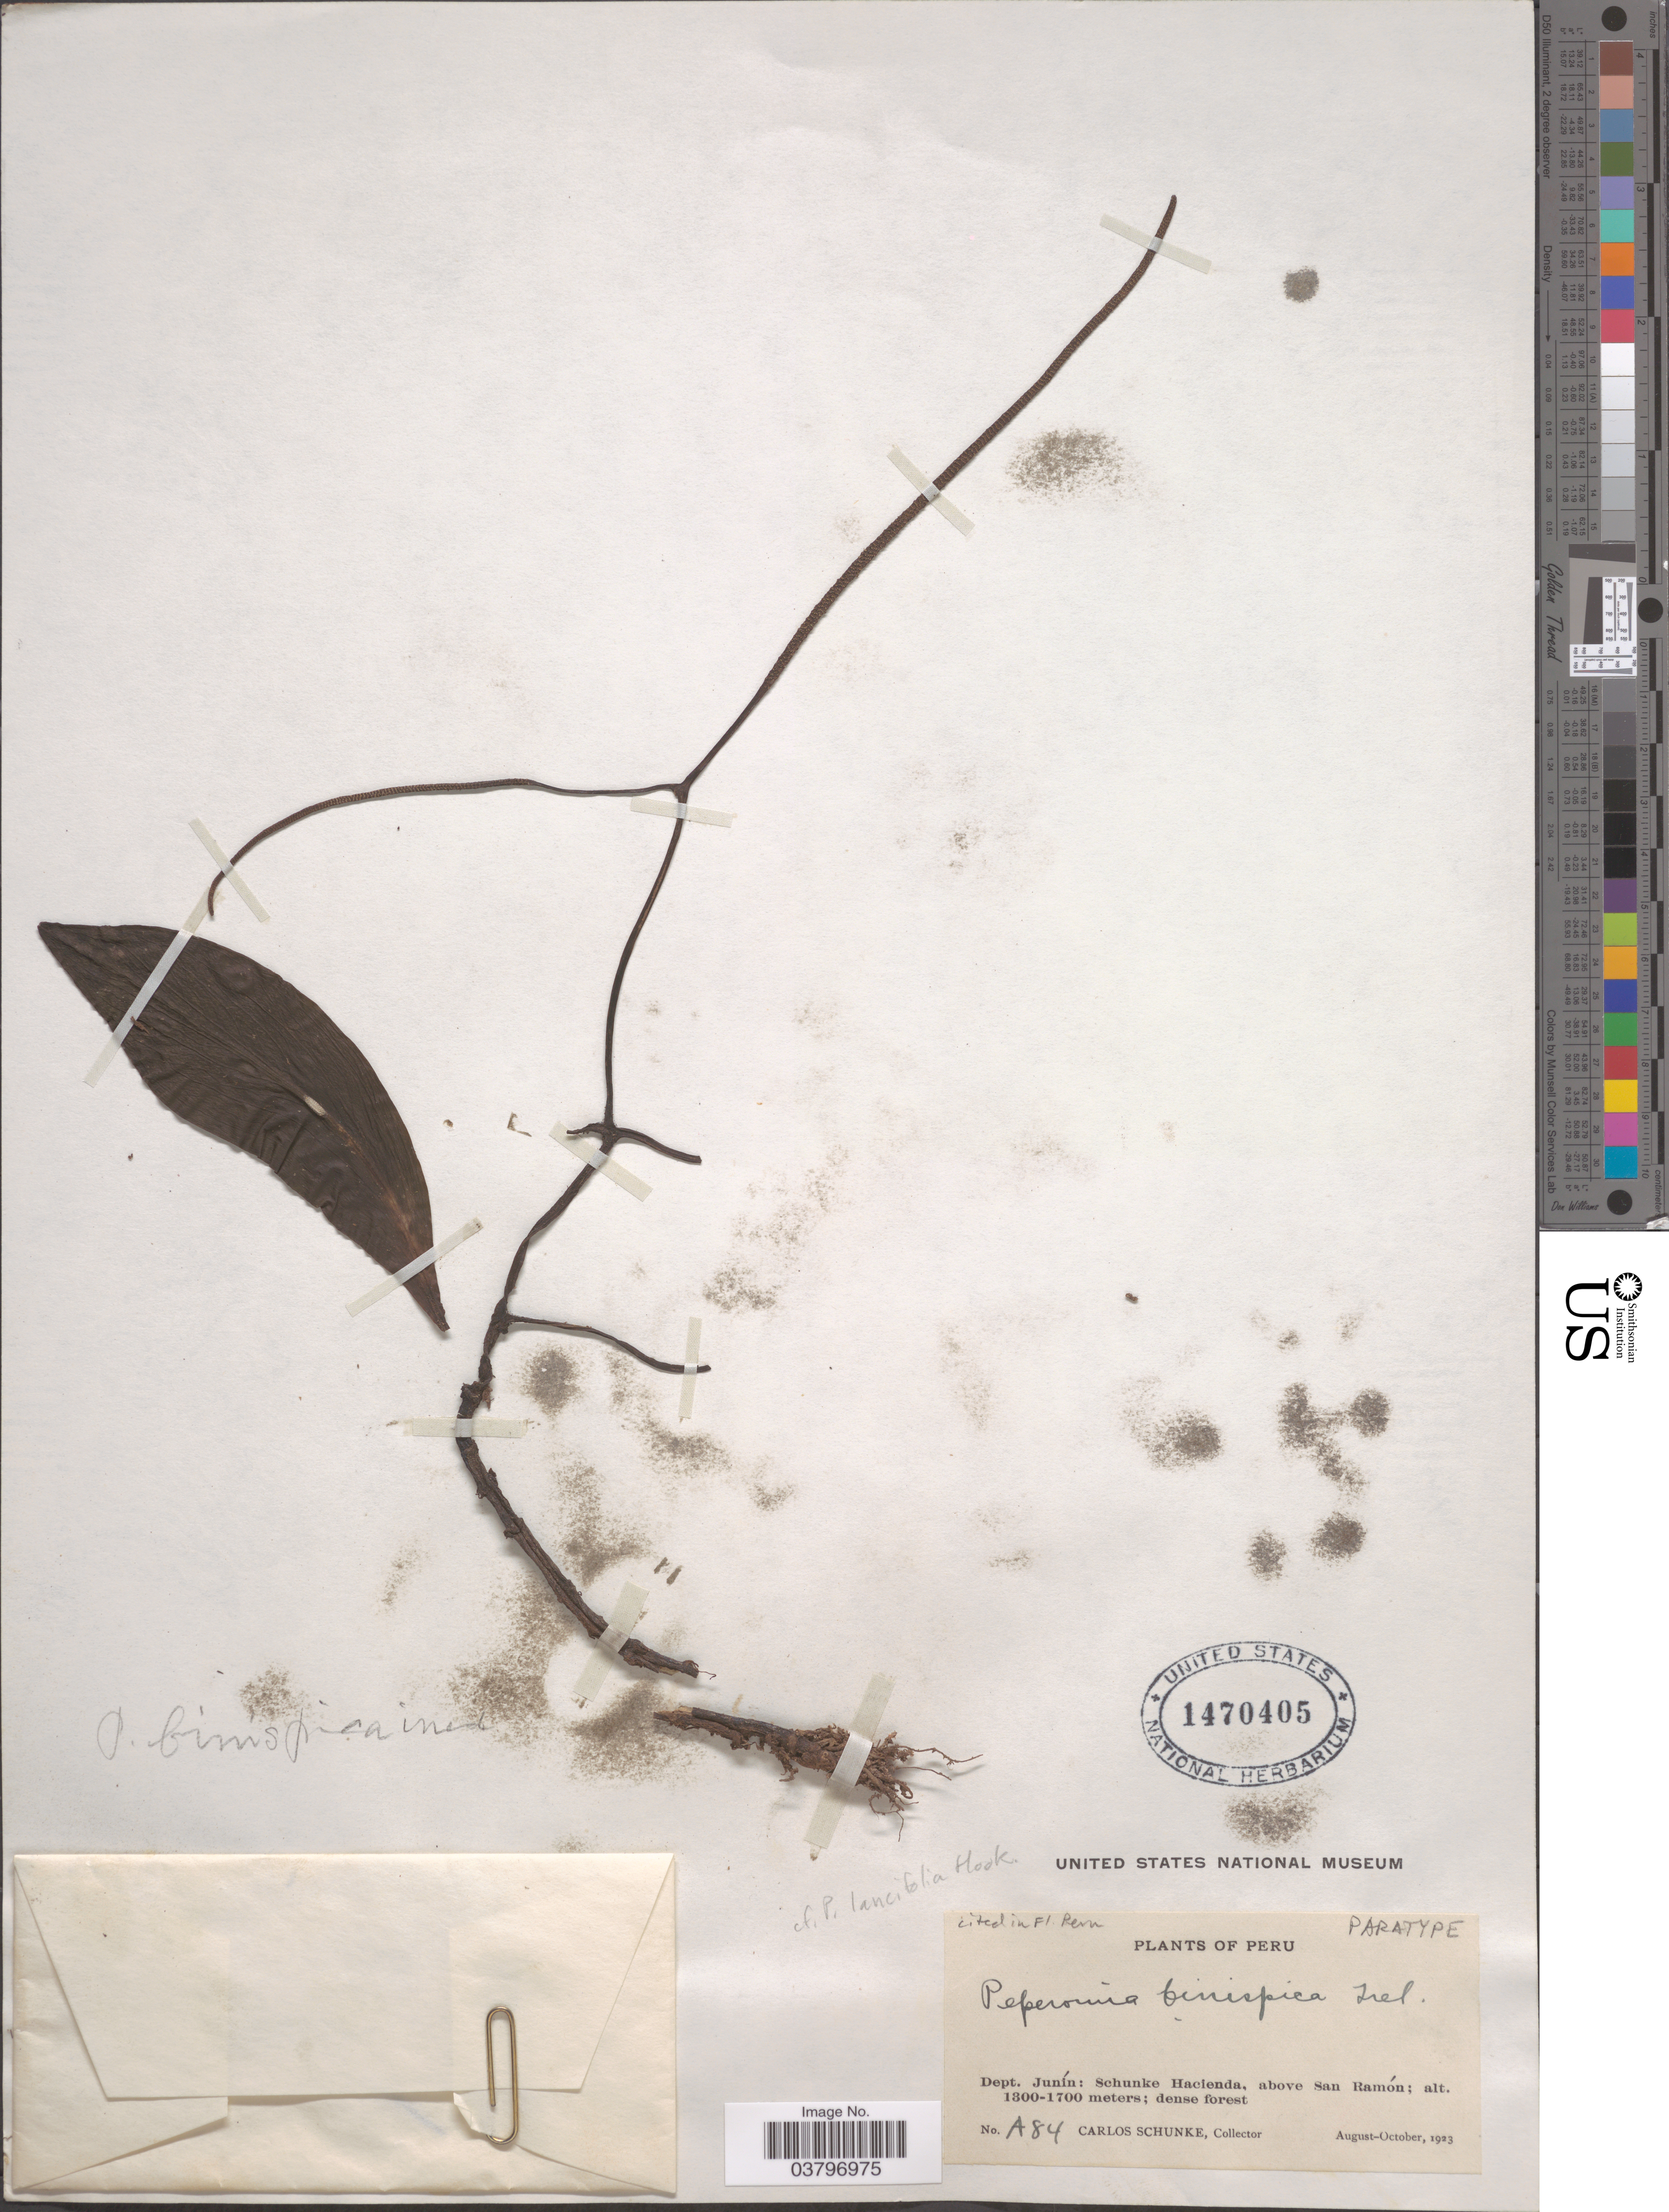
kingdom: Plantae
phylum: Tracheophyta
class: Magnoliopsida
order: Piperales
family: Piperaceae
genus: Peperomia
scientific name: Peperomia binispica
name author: Trel. in J.F. Macbr.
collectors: C. Schunke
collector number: A84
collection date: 1923-08/1923-10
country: Peru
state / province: Junín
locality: Dept. Junín: Schunke Hacienda, above San Ramón.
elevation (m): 1300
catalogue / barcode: US 1470405